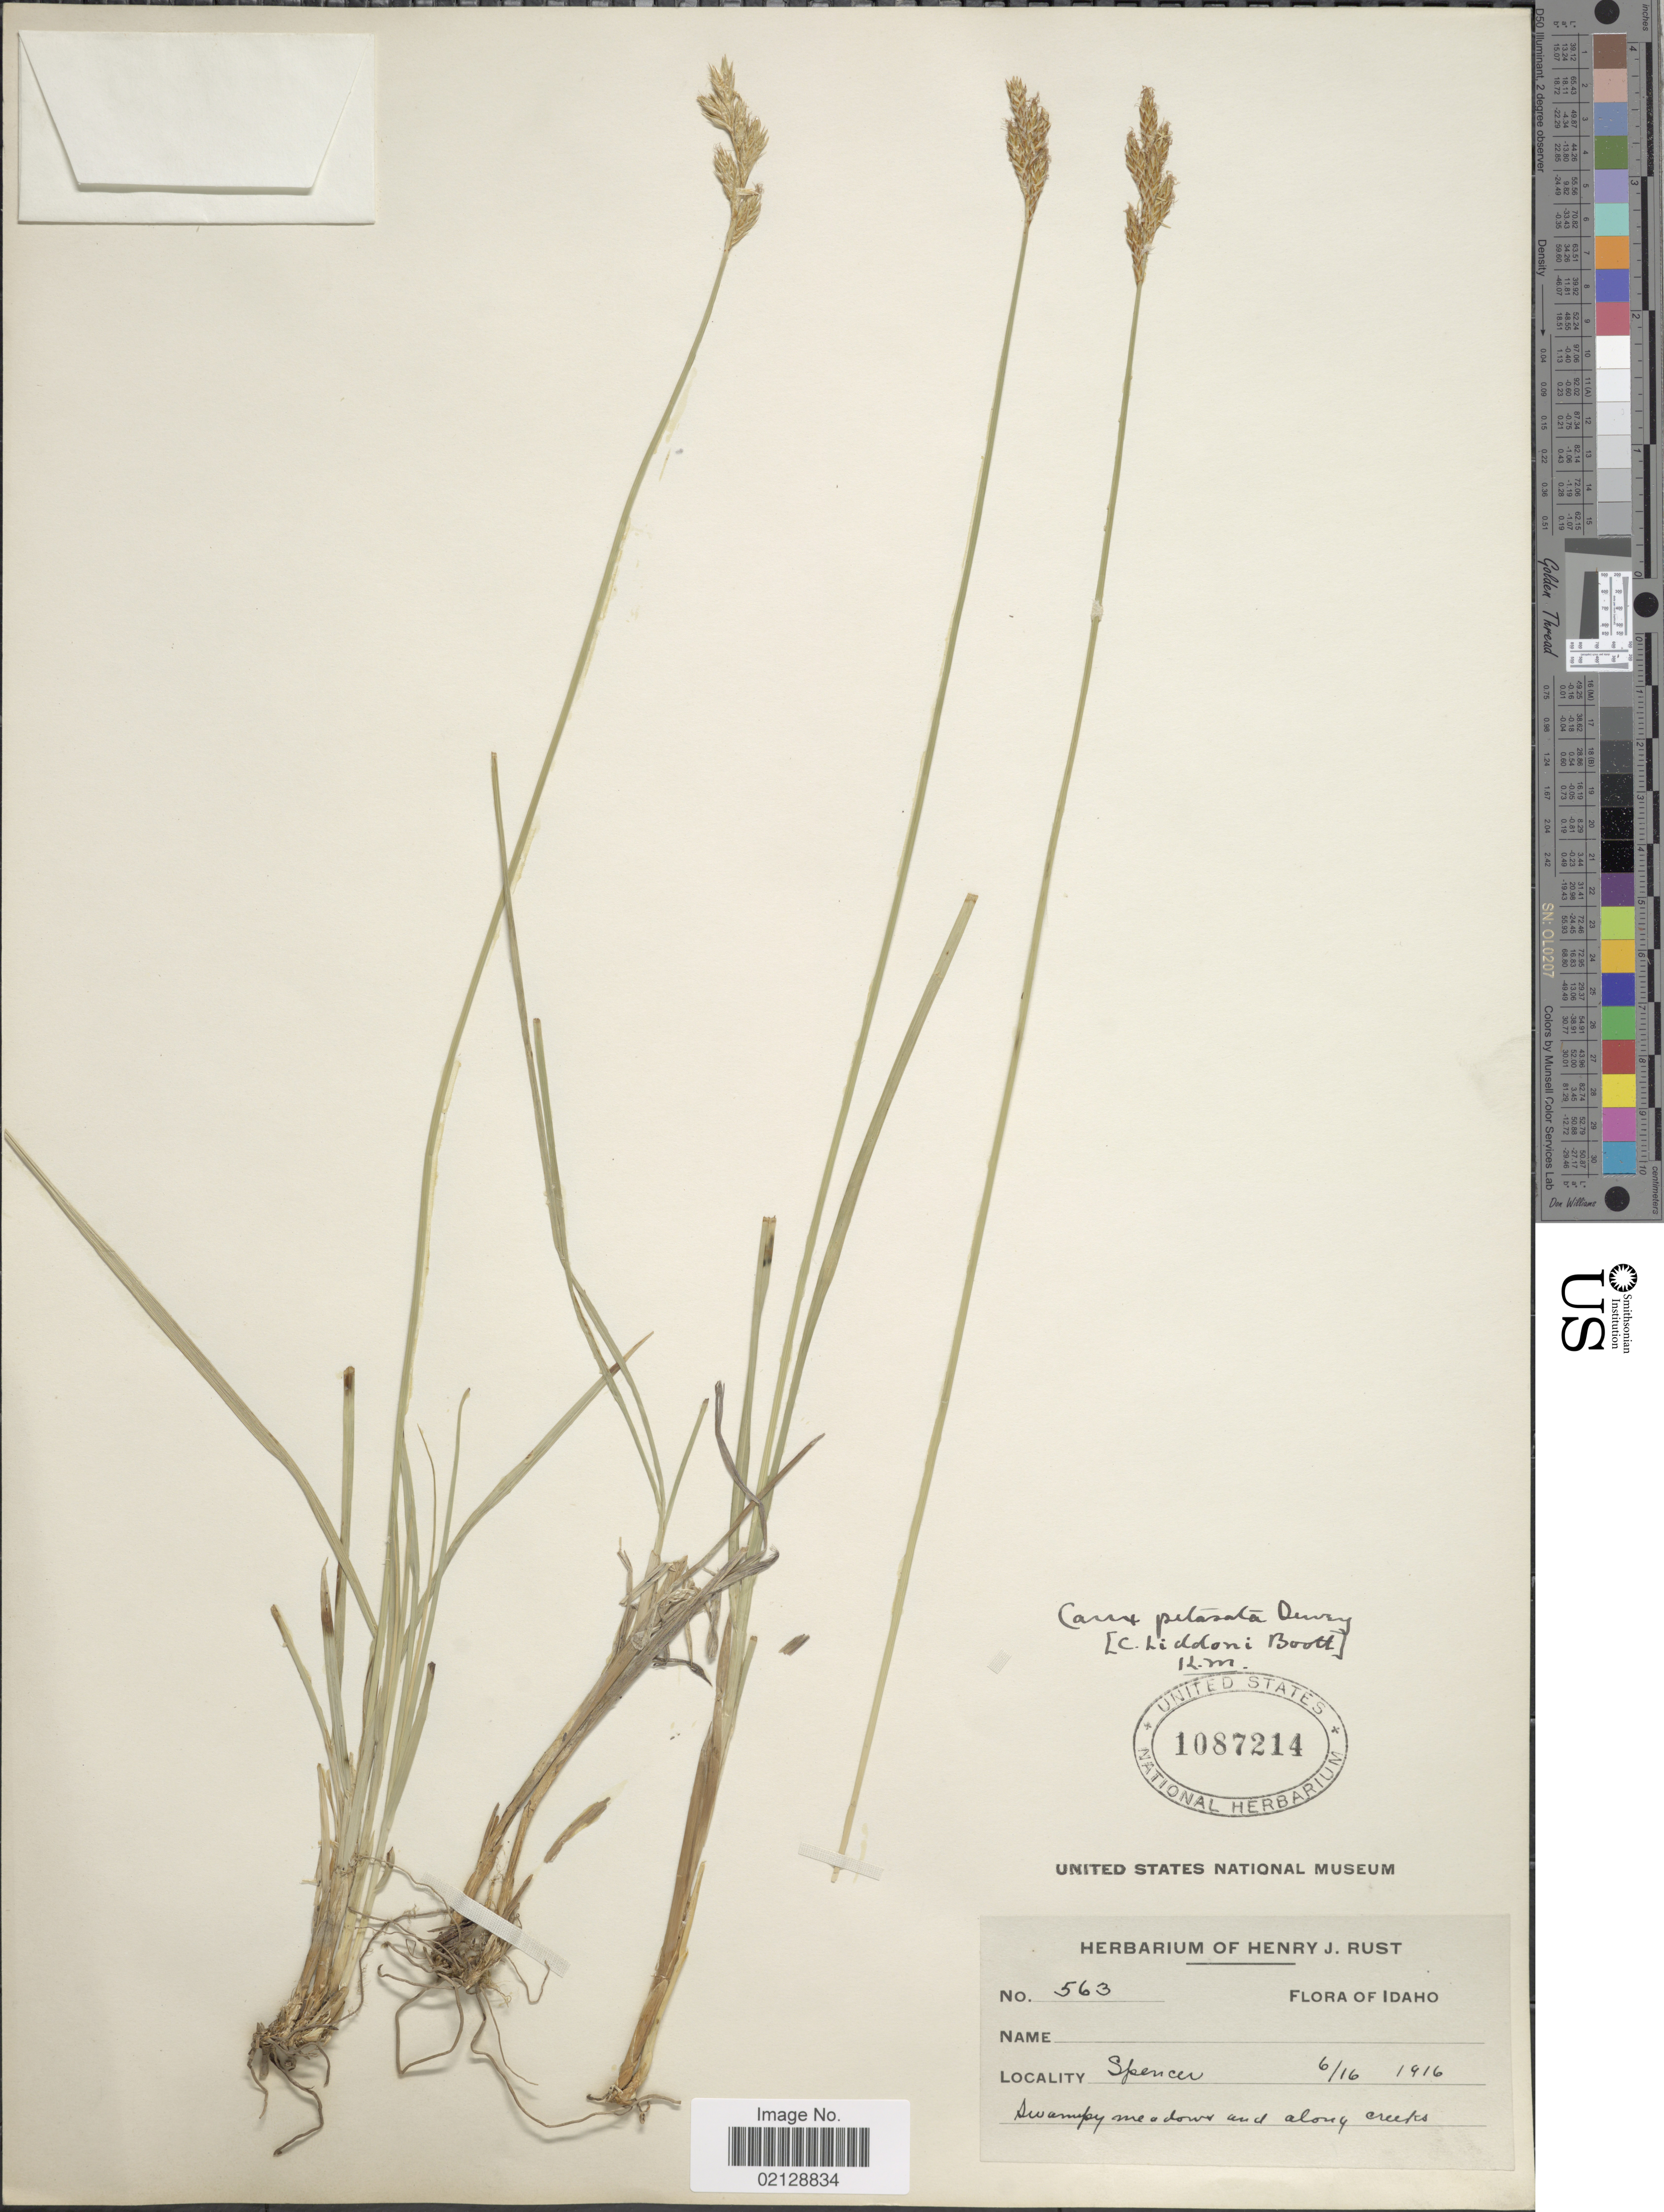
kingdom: Plantae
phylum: Tracheophyta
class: Liliopsida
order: Poales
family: Cyperaceae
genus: Carex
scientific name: Carex petasata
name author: Dewey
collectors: ex herb. Henry J. Rust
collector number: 563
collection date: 1916-06-16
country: United States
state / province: Idaho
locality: Spencer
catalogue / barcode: US 1087214